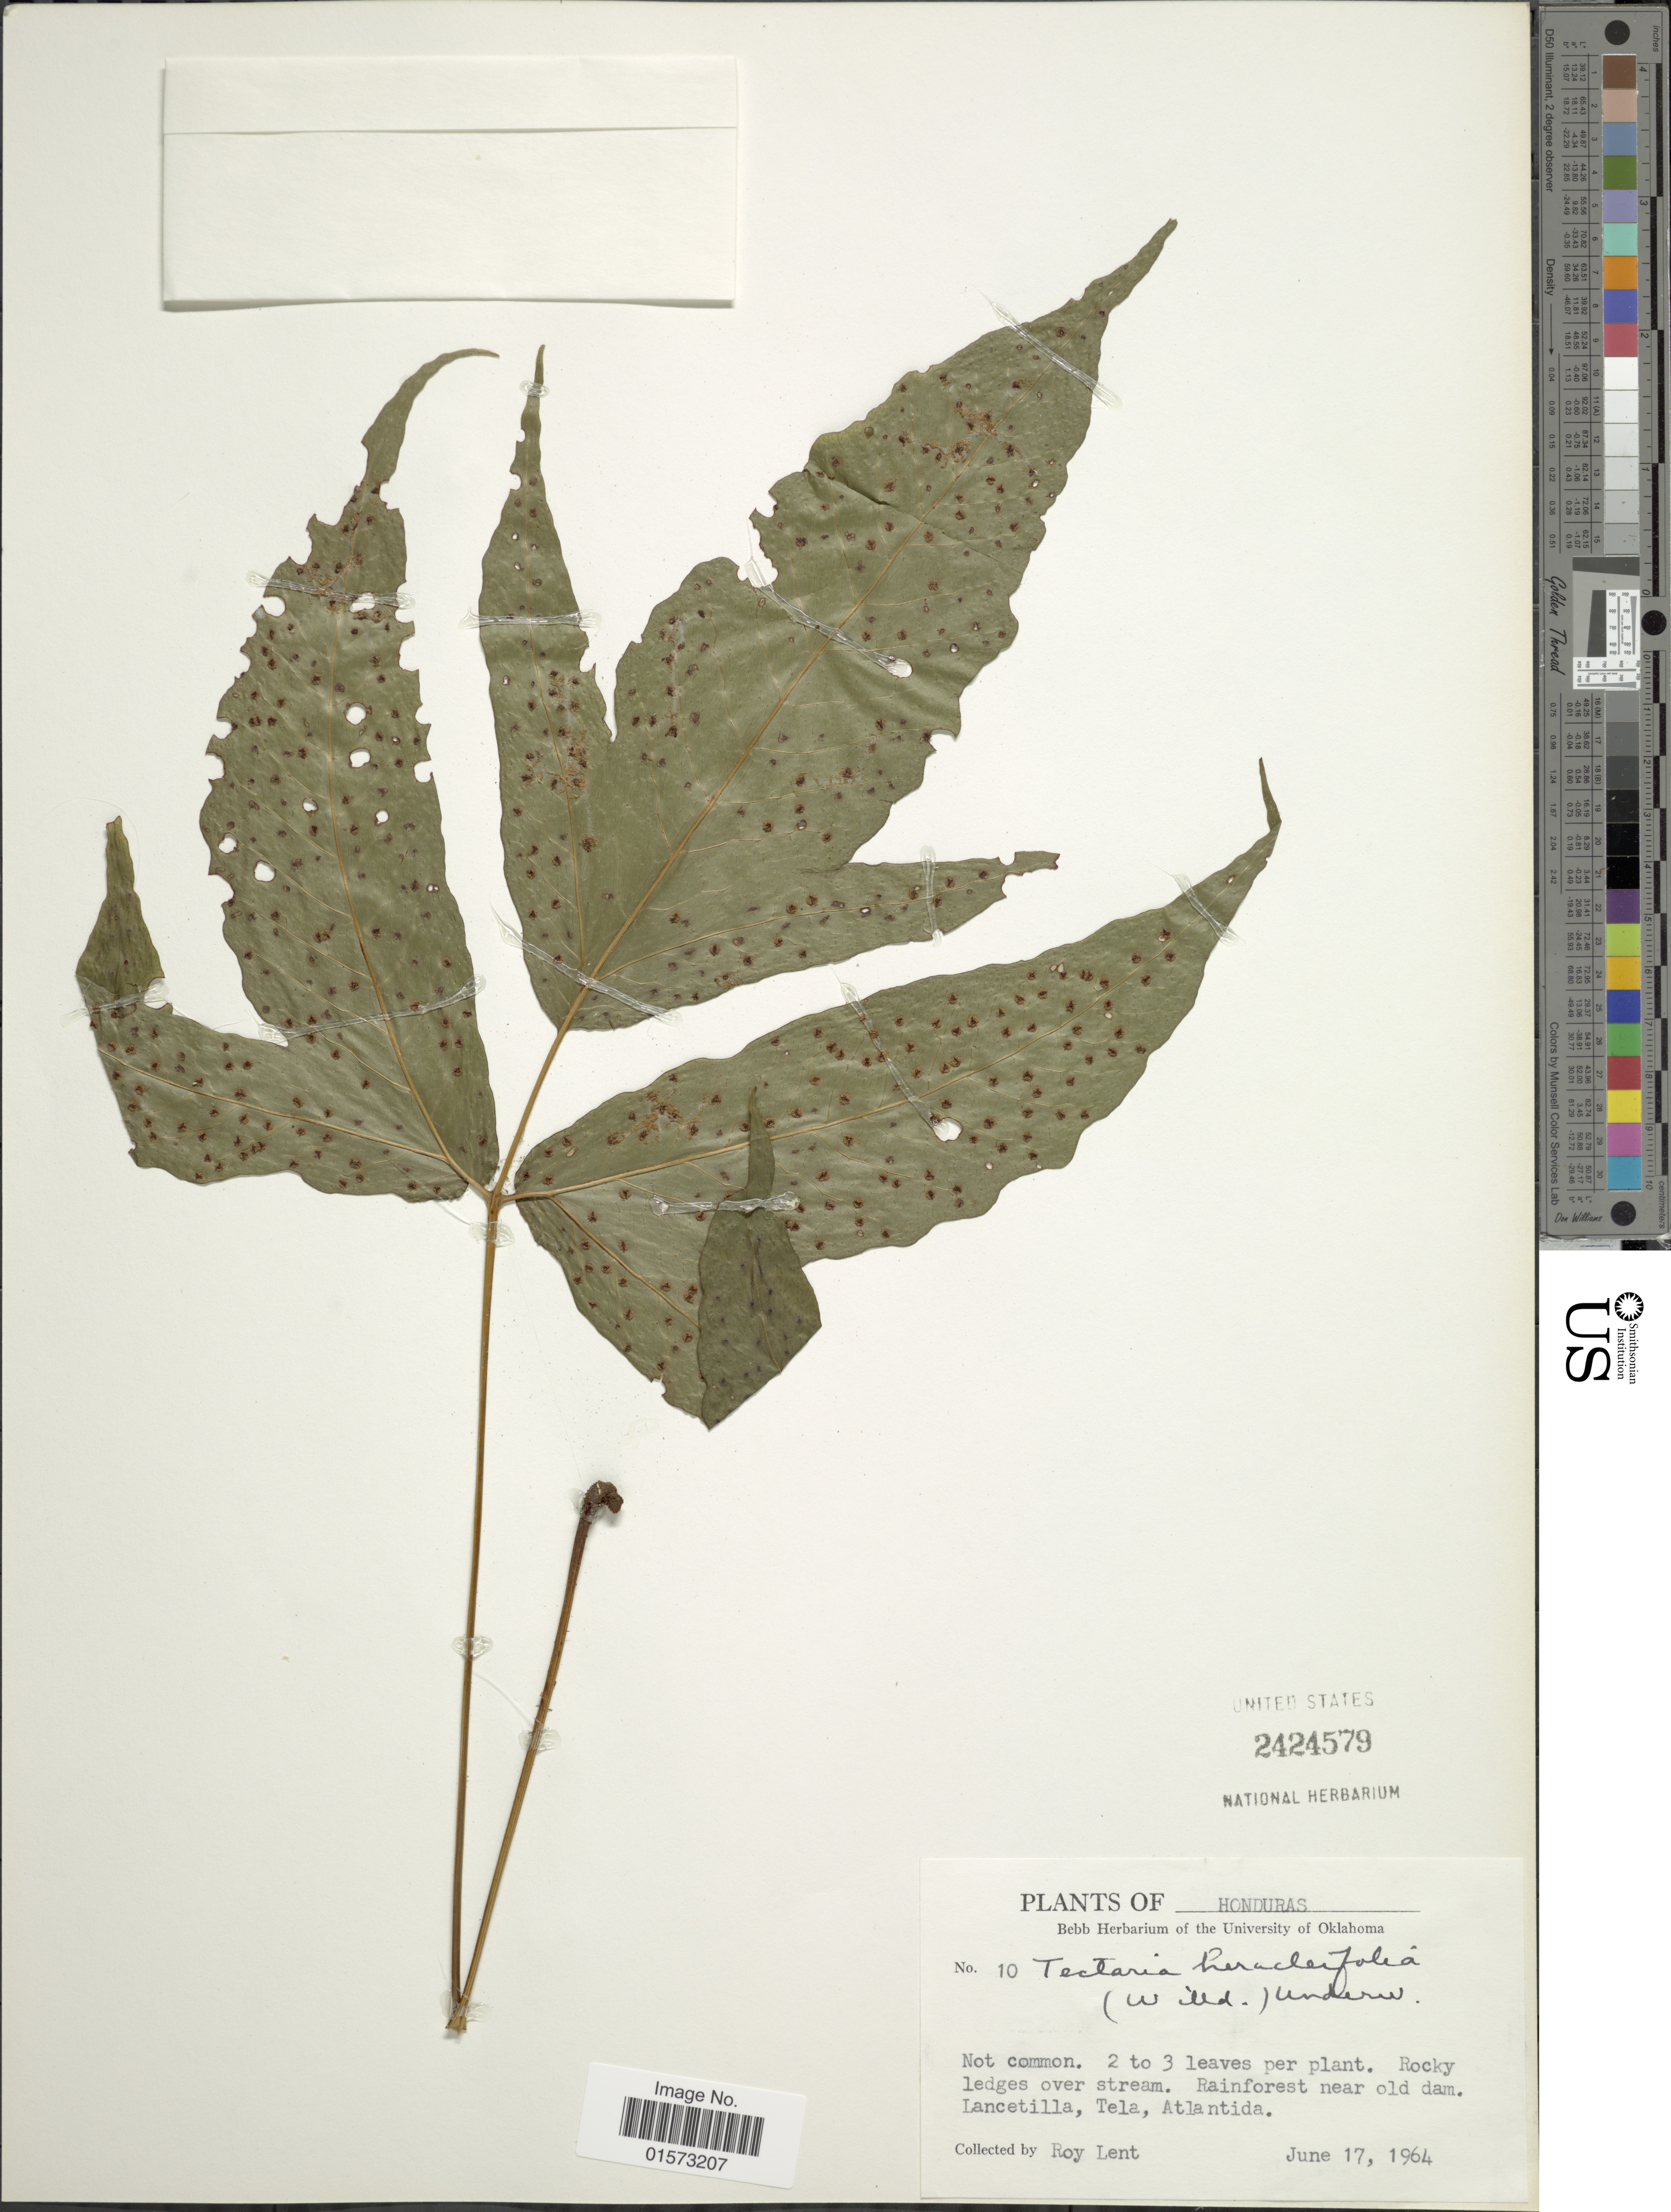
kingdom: Plantae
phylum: Tracheophyta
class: Polypodiopsida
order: Polypodiales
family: Tectariaceae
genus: Tectaria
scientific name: Tectaria heracleifolia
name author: (Willd.) Underw.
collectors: R. W. Lent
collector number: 10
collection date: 1964-06-17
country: Honduras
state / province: Atlántida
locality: Rocky ledges over stream, Rainforest near old dam. Lancetilla, tela, Atlantida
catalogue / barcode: US 2424579